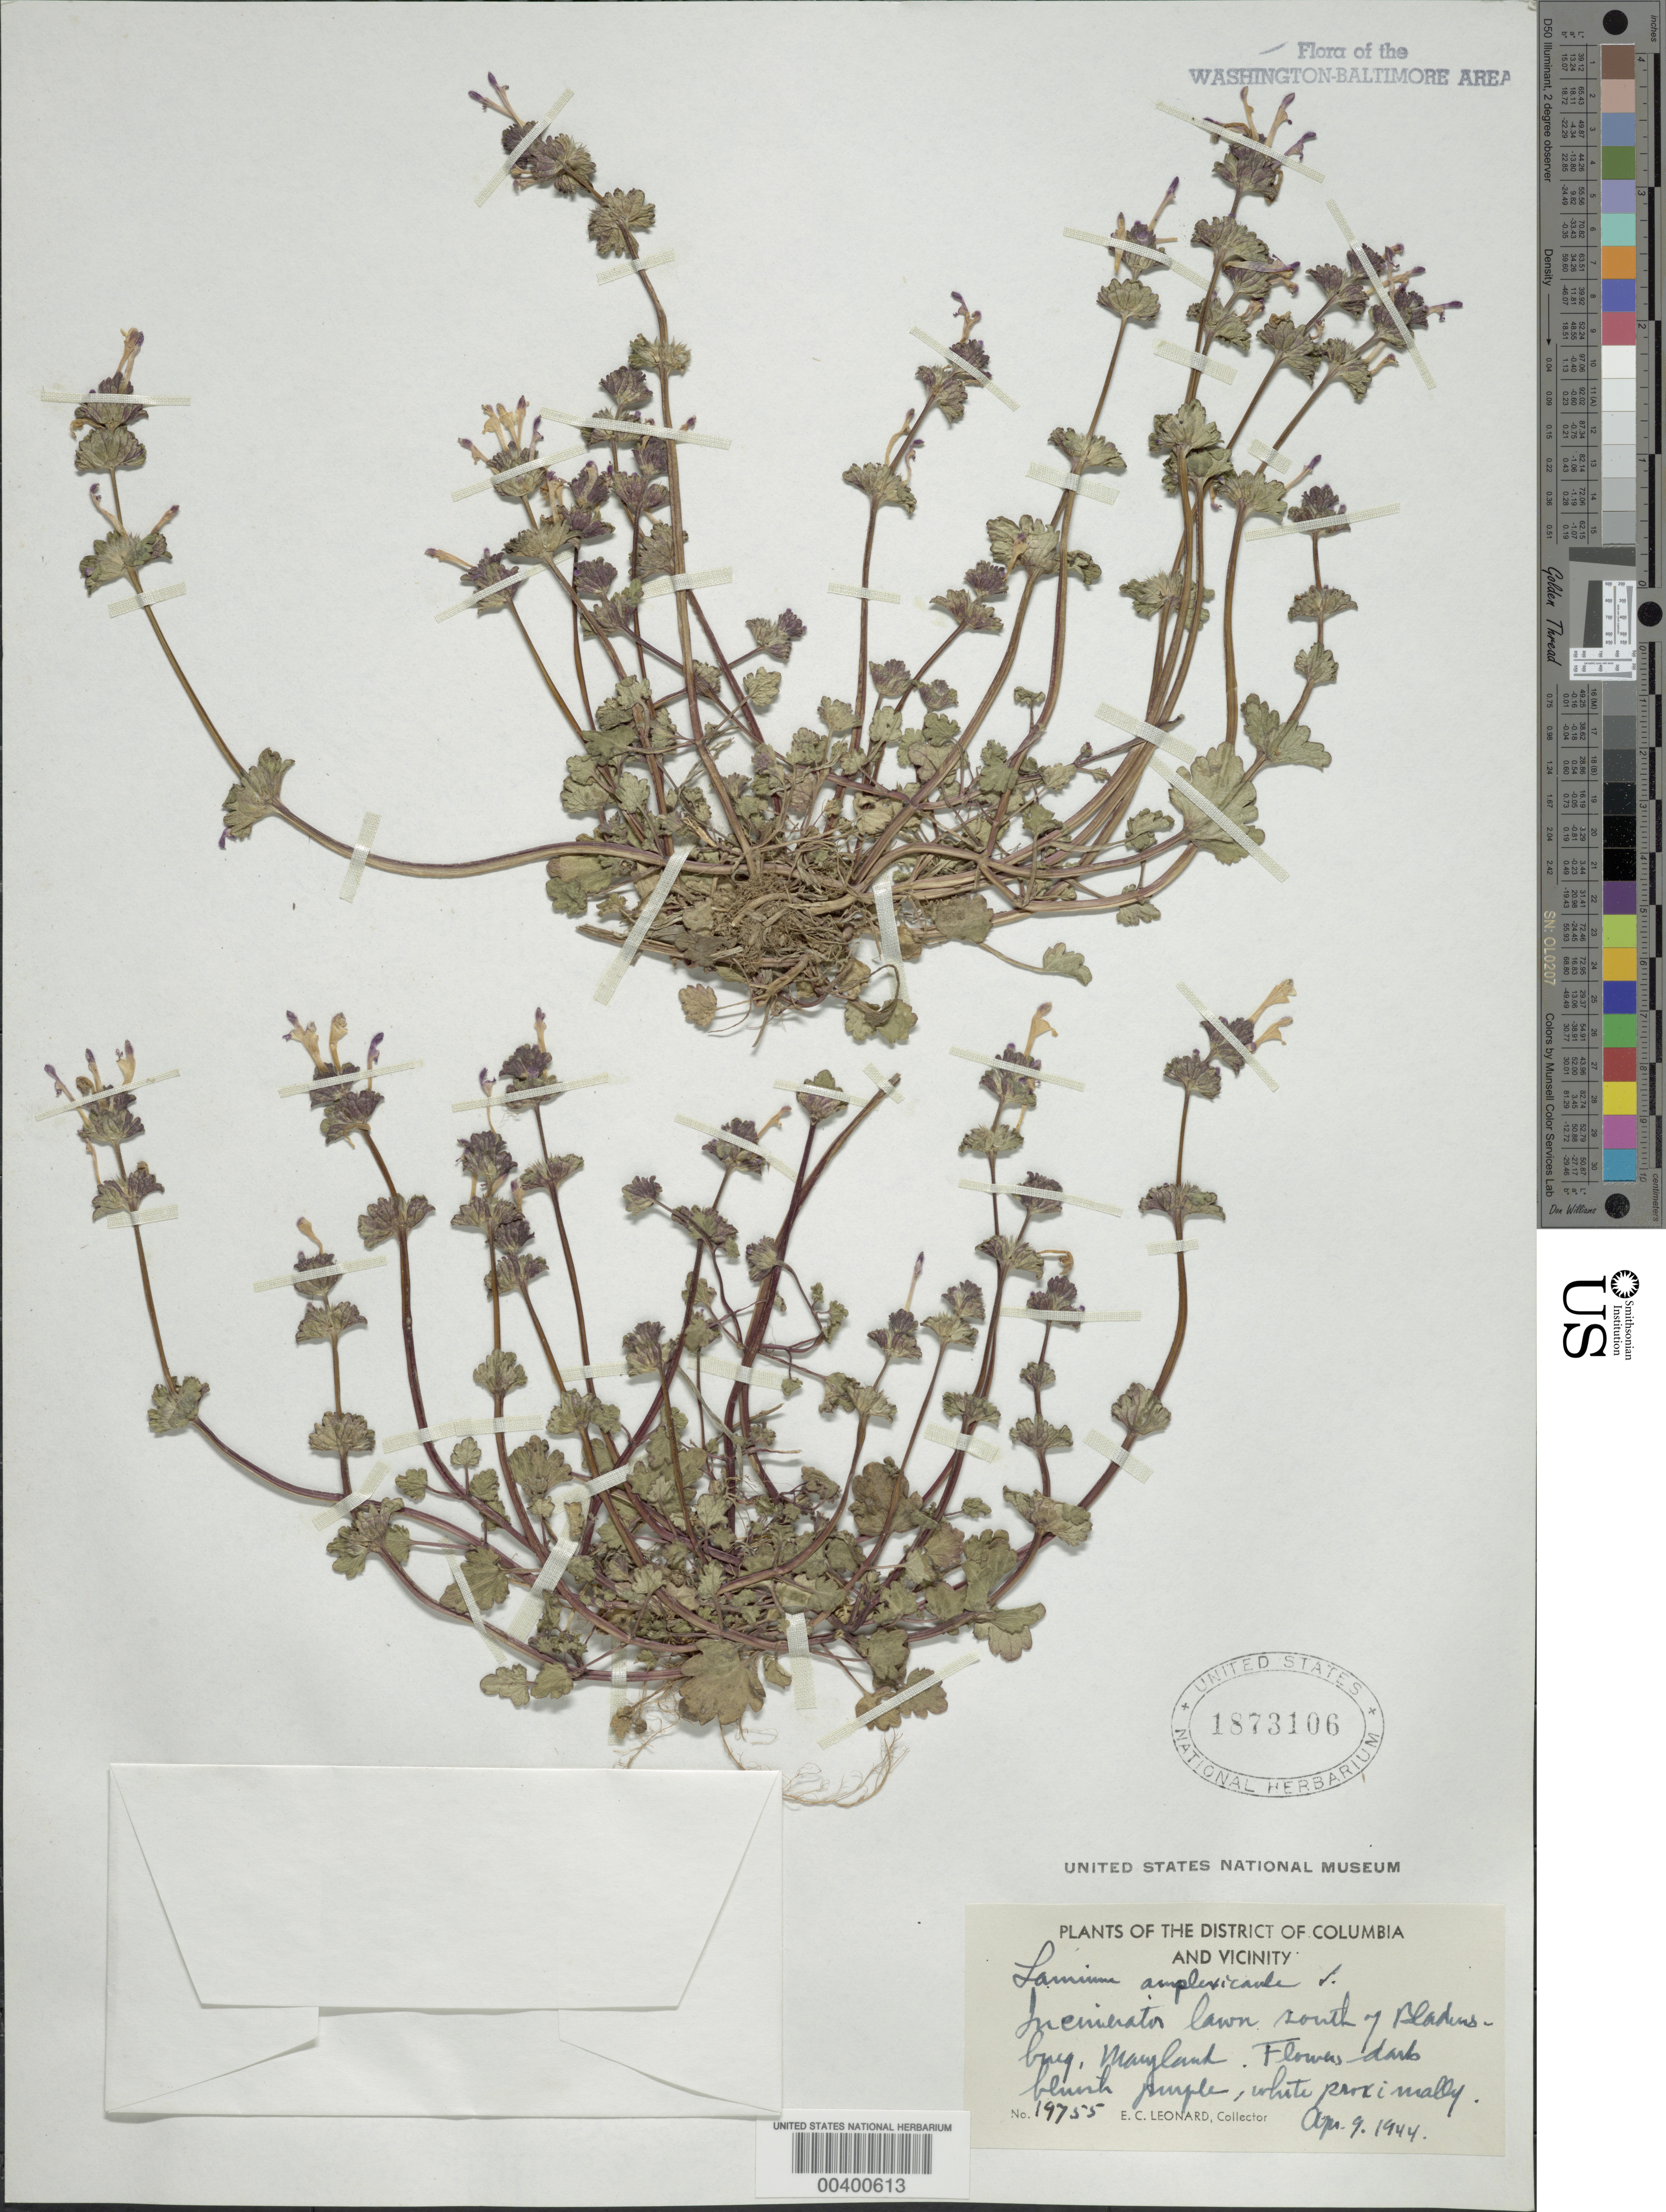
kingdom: Plantae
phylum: Tracheophyta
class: Magnoliopsida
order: Lamiales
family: Lamiaceae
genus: Lamium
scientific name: Lamium amplexicaule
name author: L.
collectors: E. C. Leonard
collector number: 19755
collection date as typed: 09 Apr 1944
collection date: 1944-04-09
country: United States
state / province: Maryland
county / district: Prince George's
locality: South of Bladensburg, Incinerator Lawn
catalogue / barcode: US 1873106